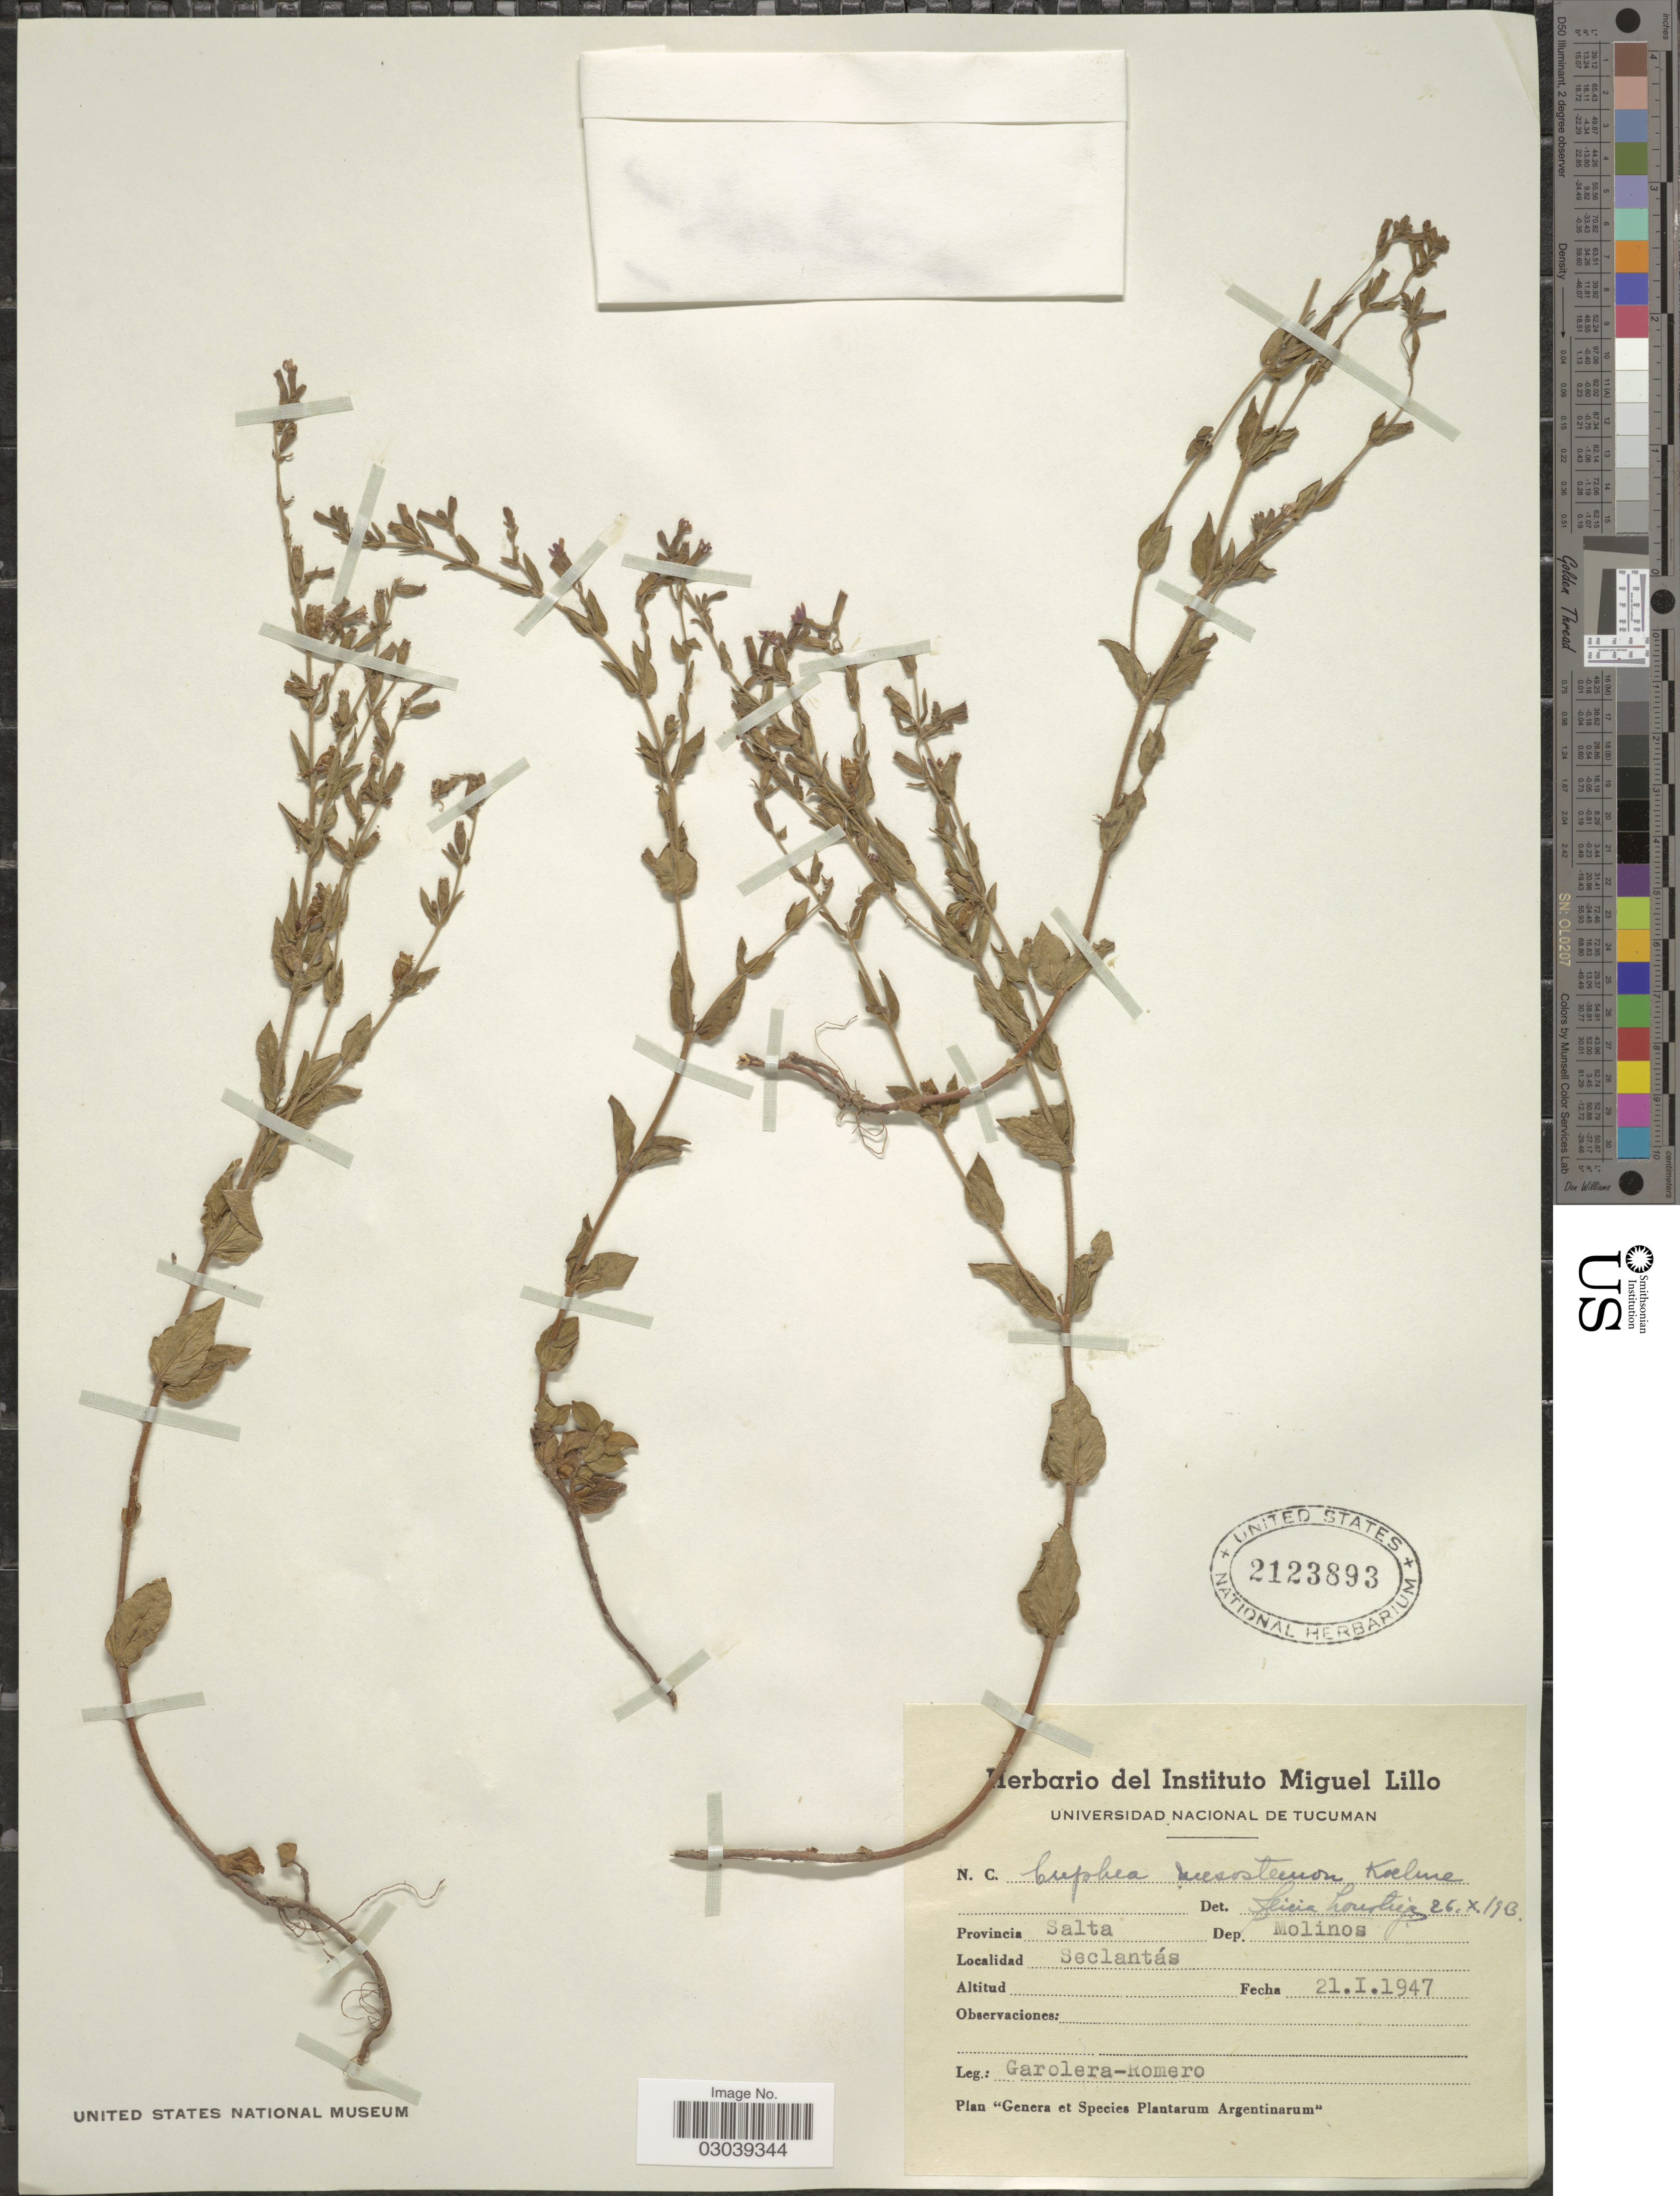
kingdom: Plantae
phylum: Tracheophyta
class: Magnoliopsida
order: Myrtales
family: Lythraceae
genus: Cuphea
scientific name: Cuphea calophylla subsp. mesostemon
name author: (Koehne) Lourteig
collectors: Garolera-Romero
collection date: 1947-01-21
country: Argentina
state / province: Salta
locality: Dep. Molinos. Seclantás.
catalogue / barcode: US 2123893